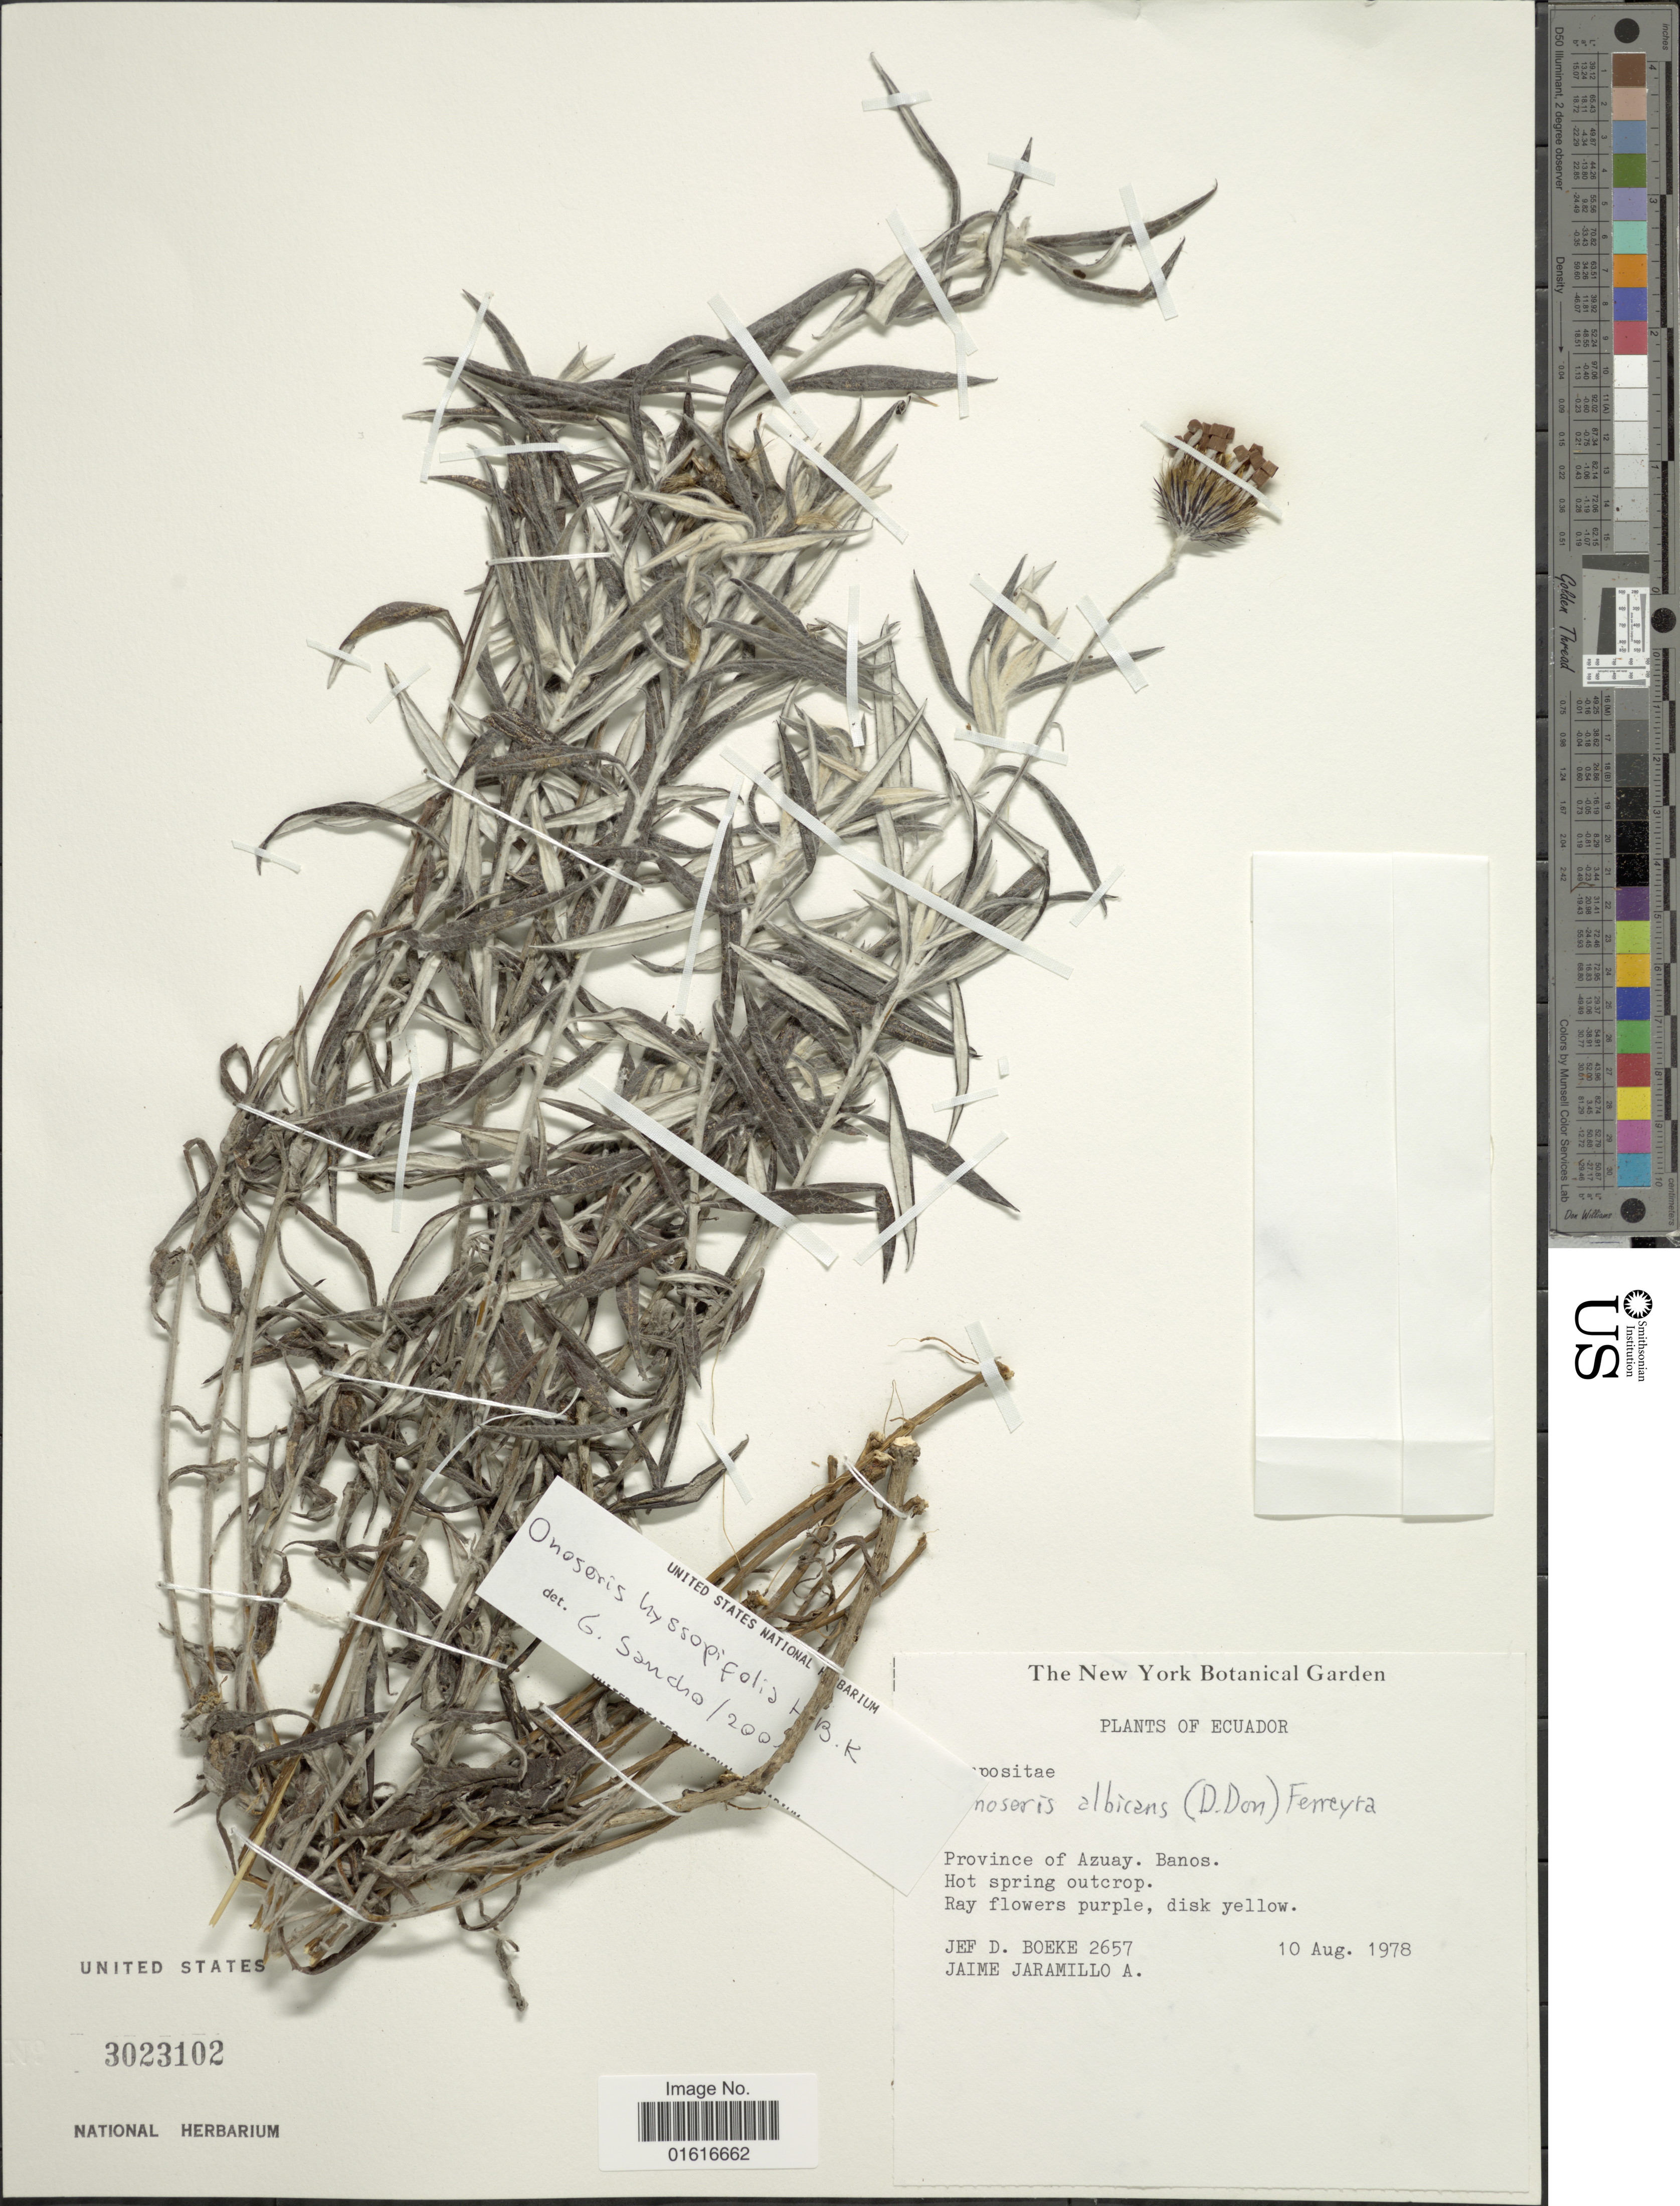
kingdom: Plantae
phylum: Tracheophyta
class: Magnoliopsida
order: Asterales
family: Asteraceae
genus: Onoseris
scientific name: Onoseris hyssopifolia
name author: Kunth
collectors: J. D. Boeke & J. L. Jaramillo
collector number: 2657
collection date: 1978-08-10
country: Ecuador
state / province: Azuay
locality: Banos. Hot spring outcrop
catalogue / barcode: US 3023102